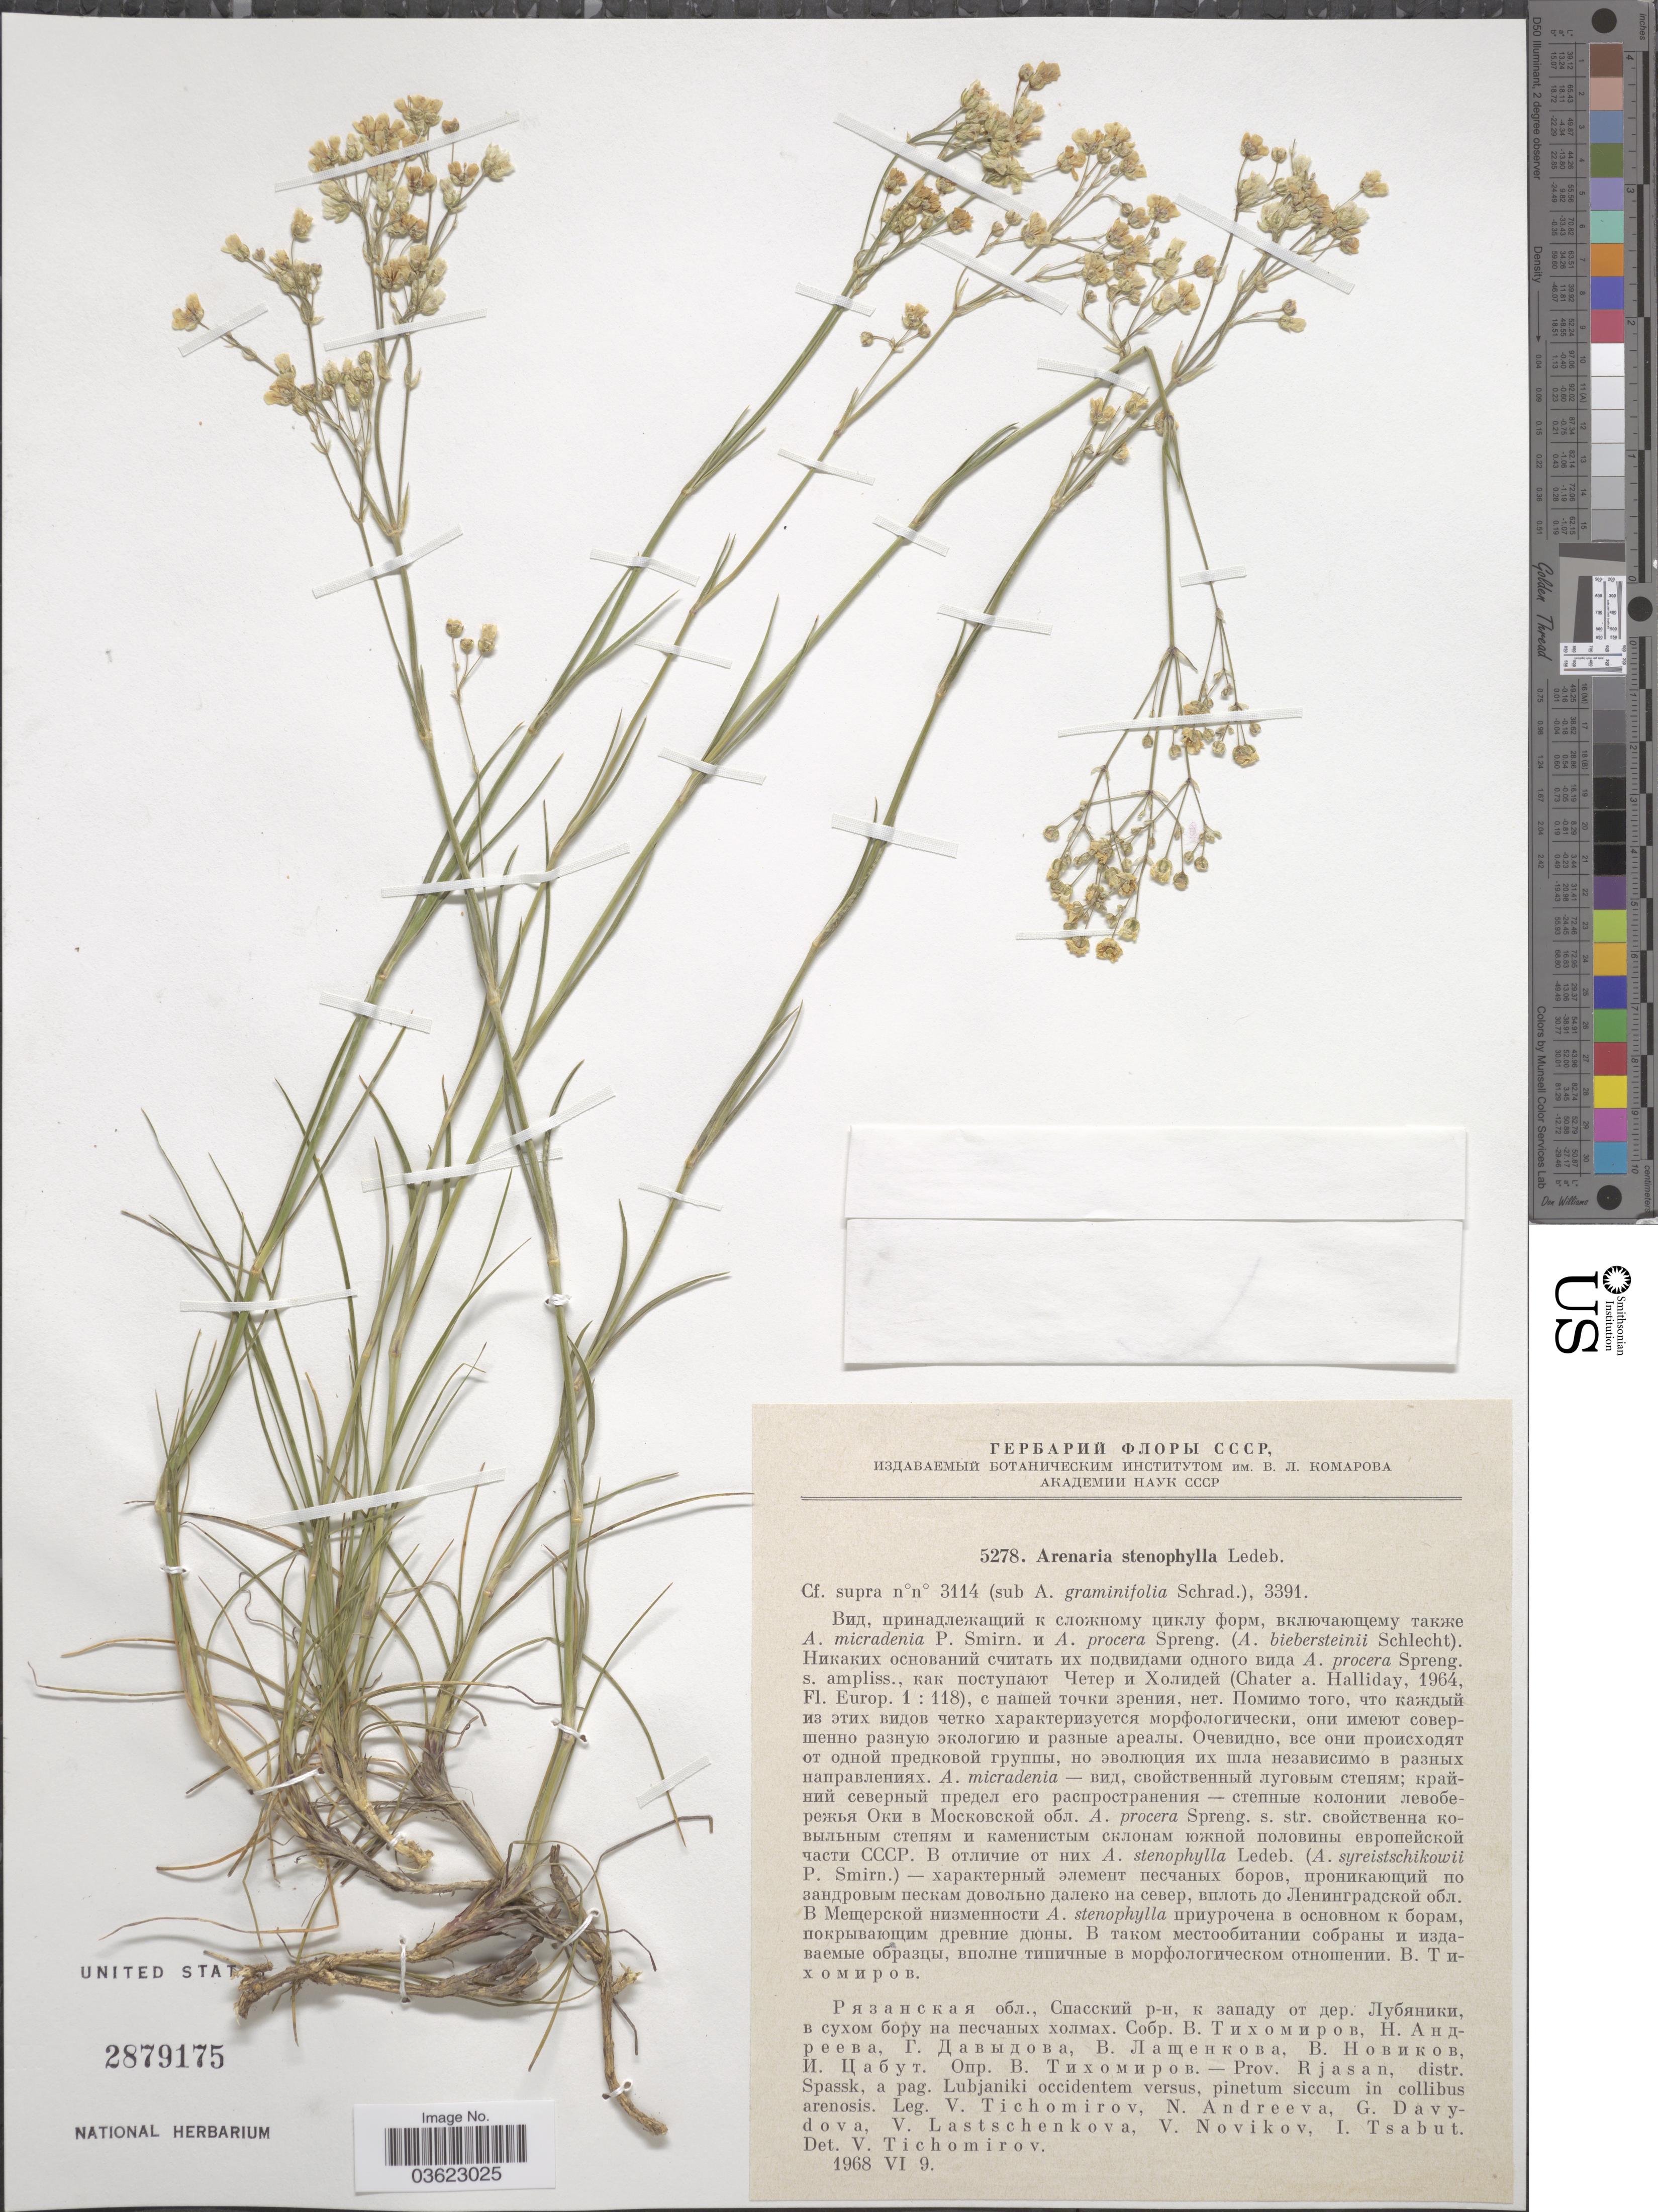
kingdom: Plantae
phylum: Tracheophyta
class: Magnoliopsida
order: Caryophyllales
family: Caryophyllaceae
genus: Eremogone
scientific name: Eremogone saxatilis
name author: (L.) Ikonn.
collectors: V. Tichomirov, N. Andreeva, G. Davydova, V. Lastschenkova & et al.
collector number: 5278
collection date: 1968-06-09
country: Russian Federation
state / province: Ryazan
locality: Prov. Rjasan, distr. Spassk, a pag. Lubjaniki occidentem versus, pinetum siccum in collibus arenosis.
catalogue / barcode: US 2879175